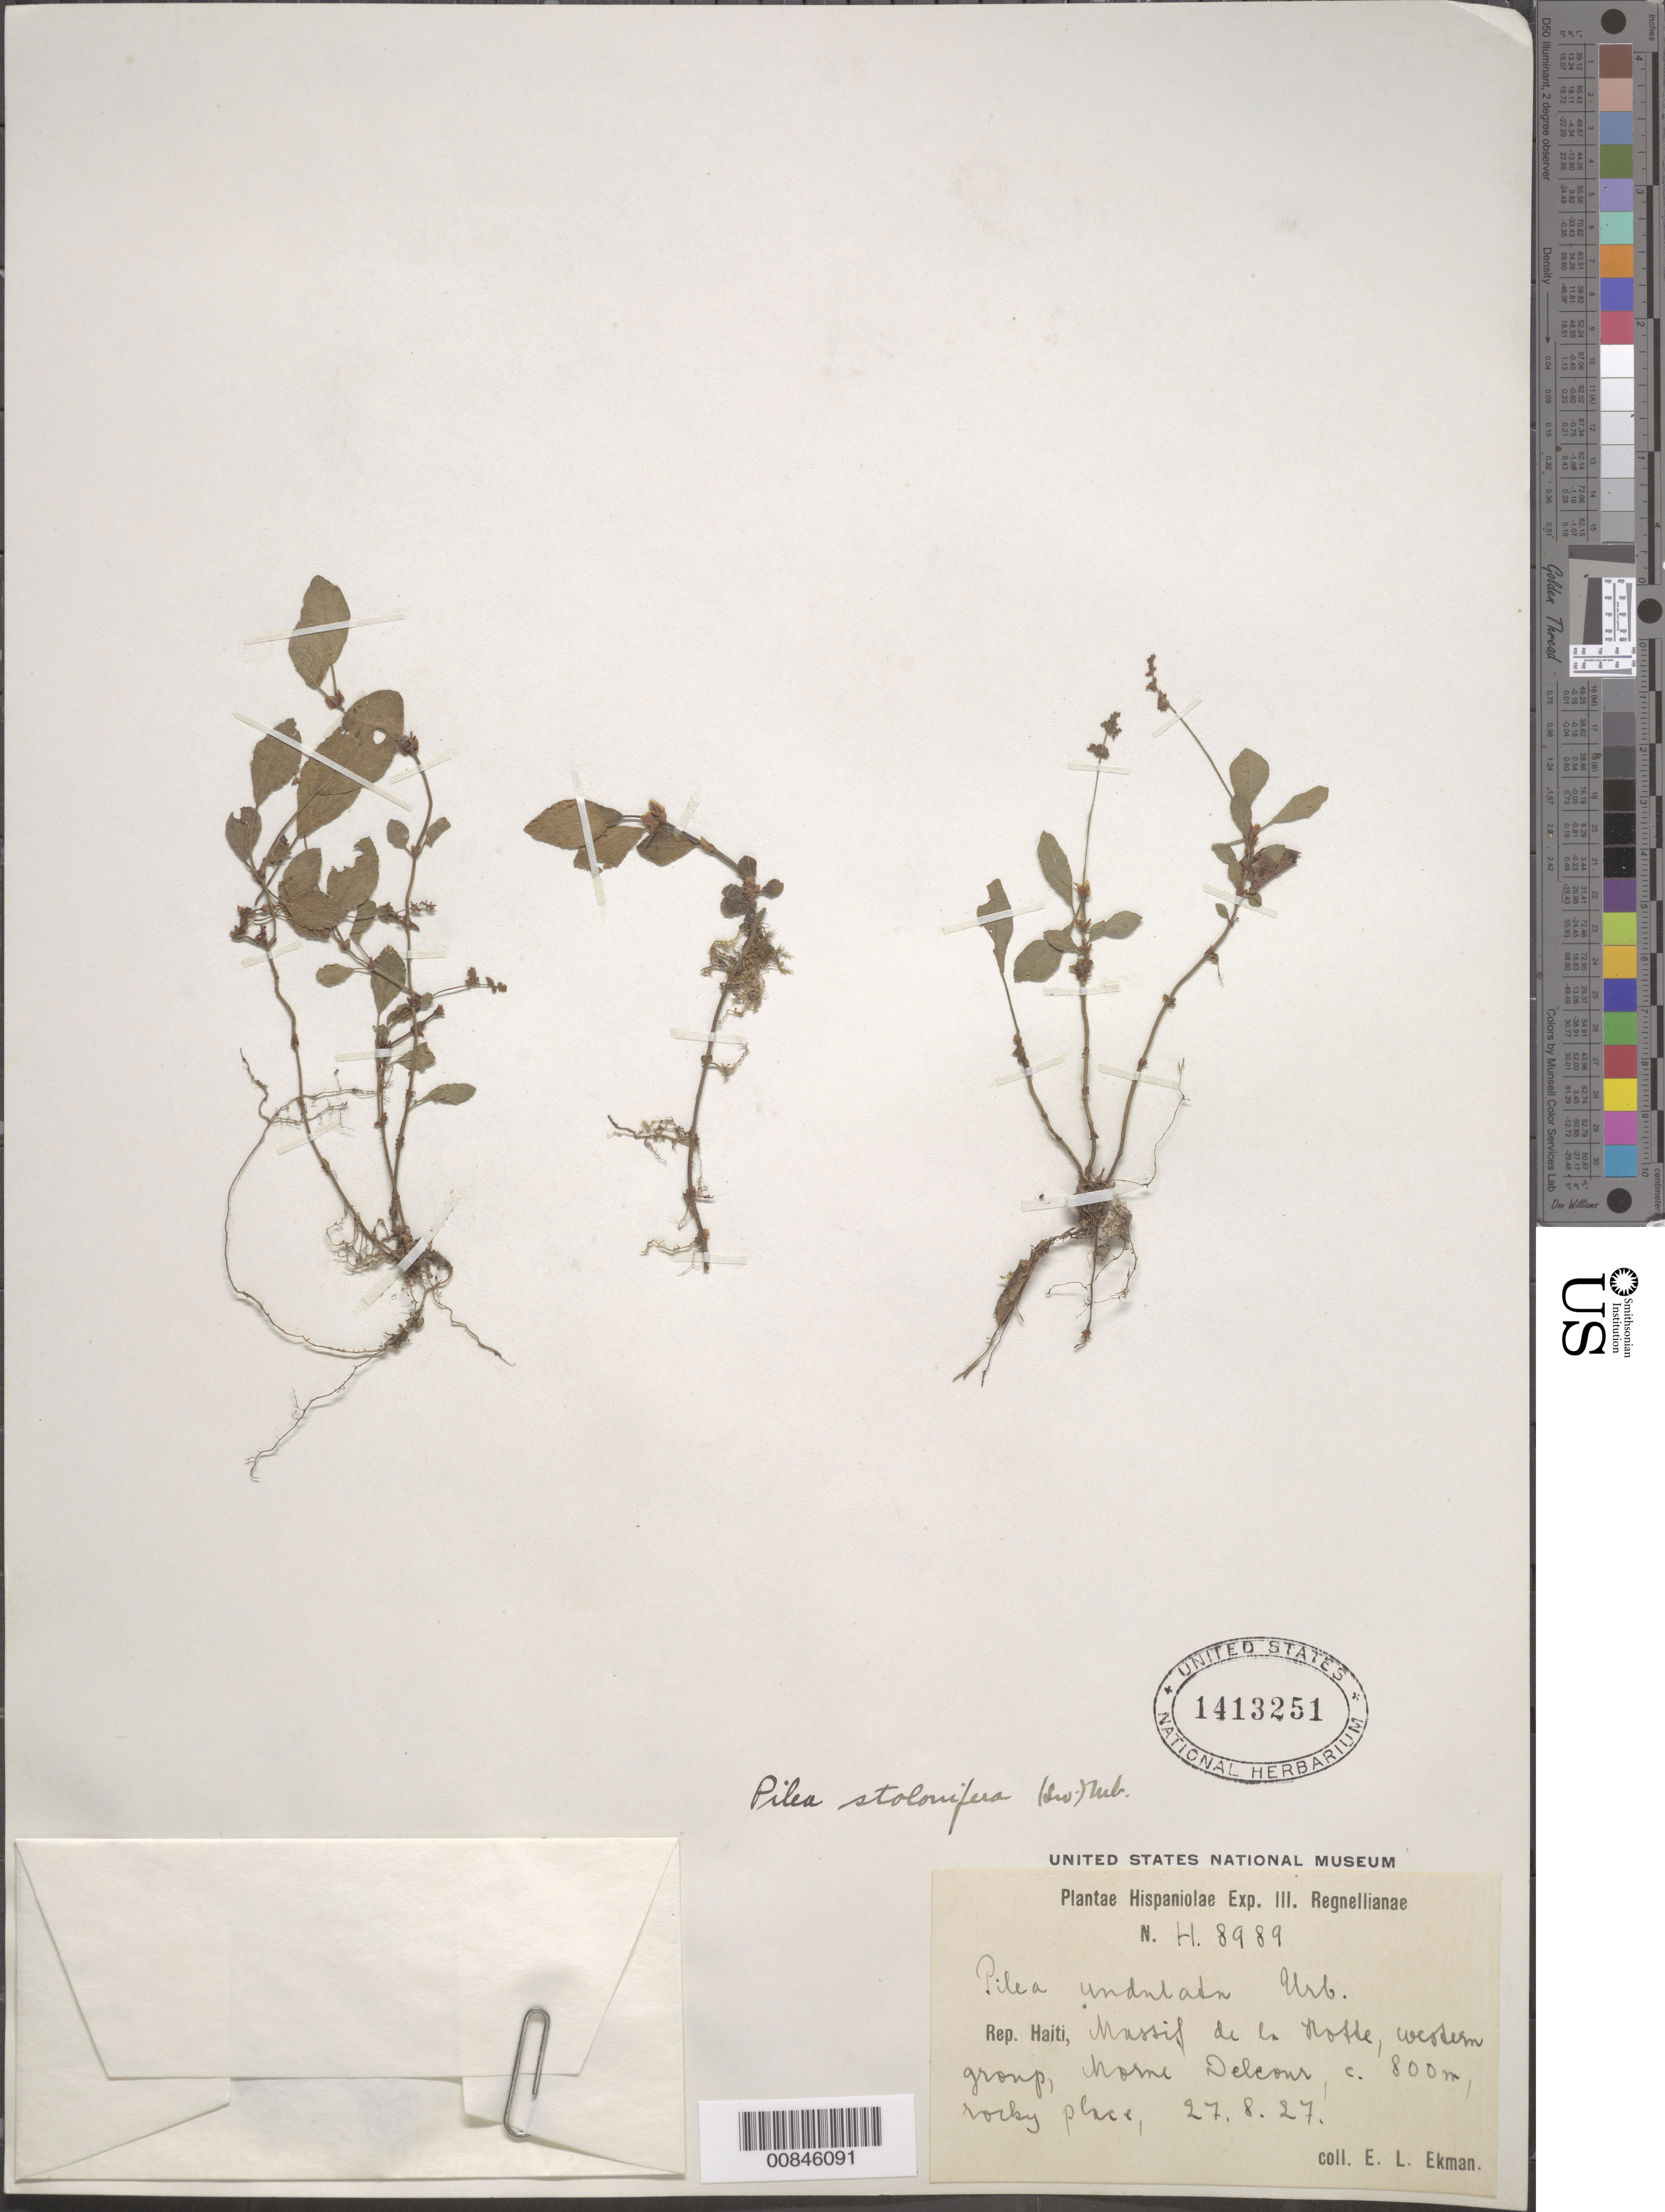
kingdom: Plantae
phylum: Tracheophyta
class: Magnoliopsida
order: Rosales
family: Urticaceae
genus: Pilea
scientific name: Pilea stolonifera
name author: (Sw.) Wedd.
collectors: E. L. Ekman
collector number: H 8989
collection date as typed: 27 Aug 1927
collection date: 1927-08-27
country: Haiti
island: Hispaniola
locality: Massif de la Hotte, western group, Morne Delcour.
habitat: Rocky place.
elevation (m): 800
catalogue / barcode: US 1413251